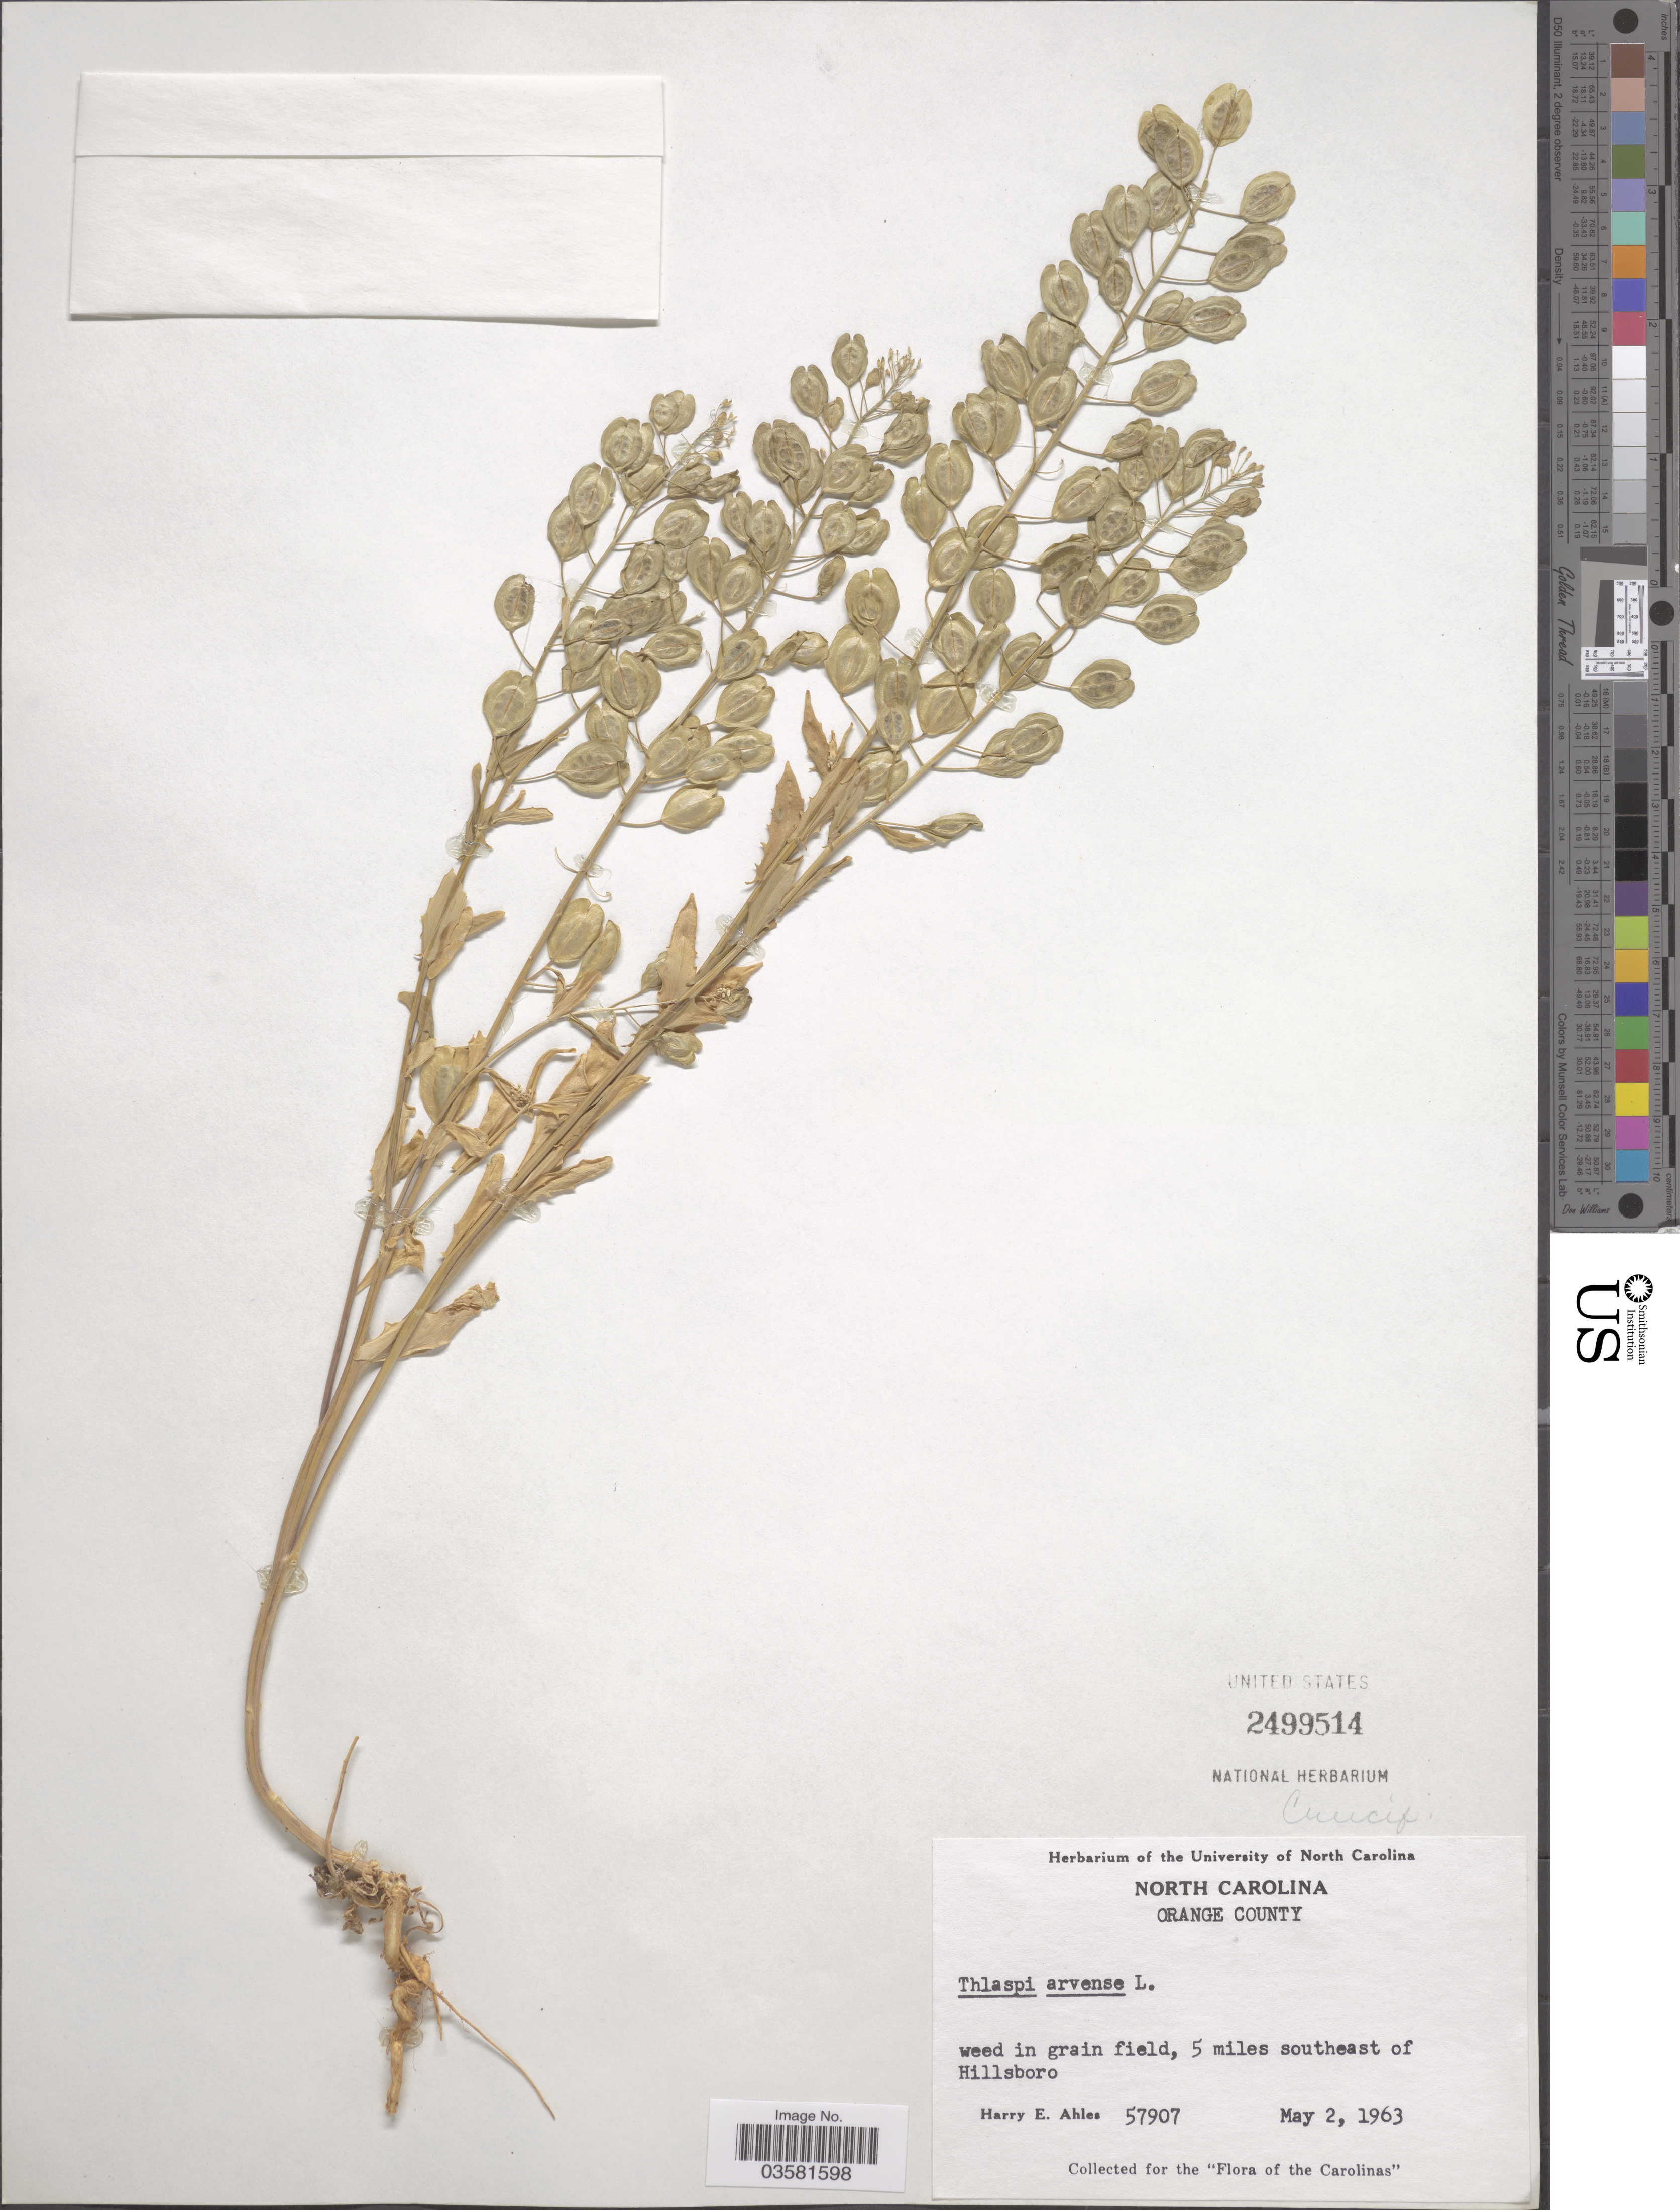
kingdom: Plantae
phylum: Tracheophyta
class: Magnoliopsida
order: Brassicales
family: Brassicaceae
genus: Thlaspi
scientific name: Thlaspi arvense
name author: L.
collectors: H. E. Ahles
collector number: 57907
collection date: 1963-05-02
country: United States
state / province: North Carolina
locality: Orange County. 5 miles southeast of Hillsboro.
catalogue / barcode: US 2499514